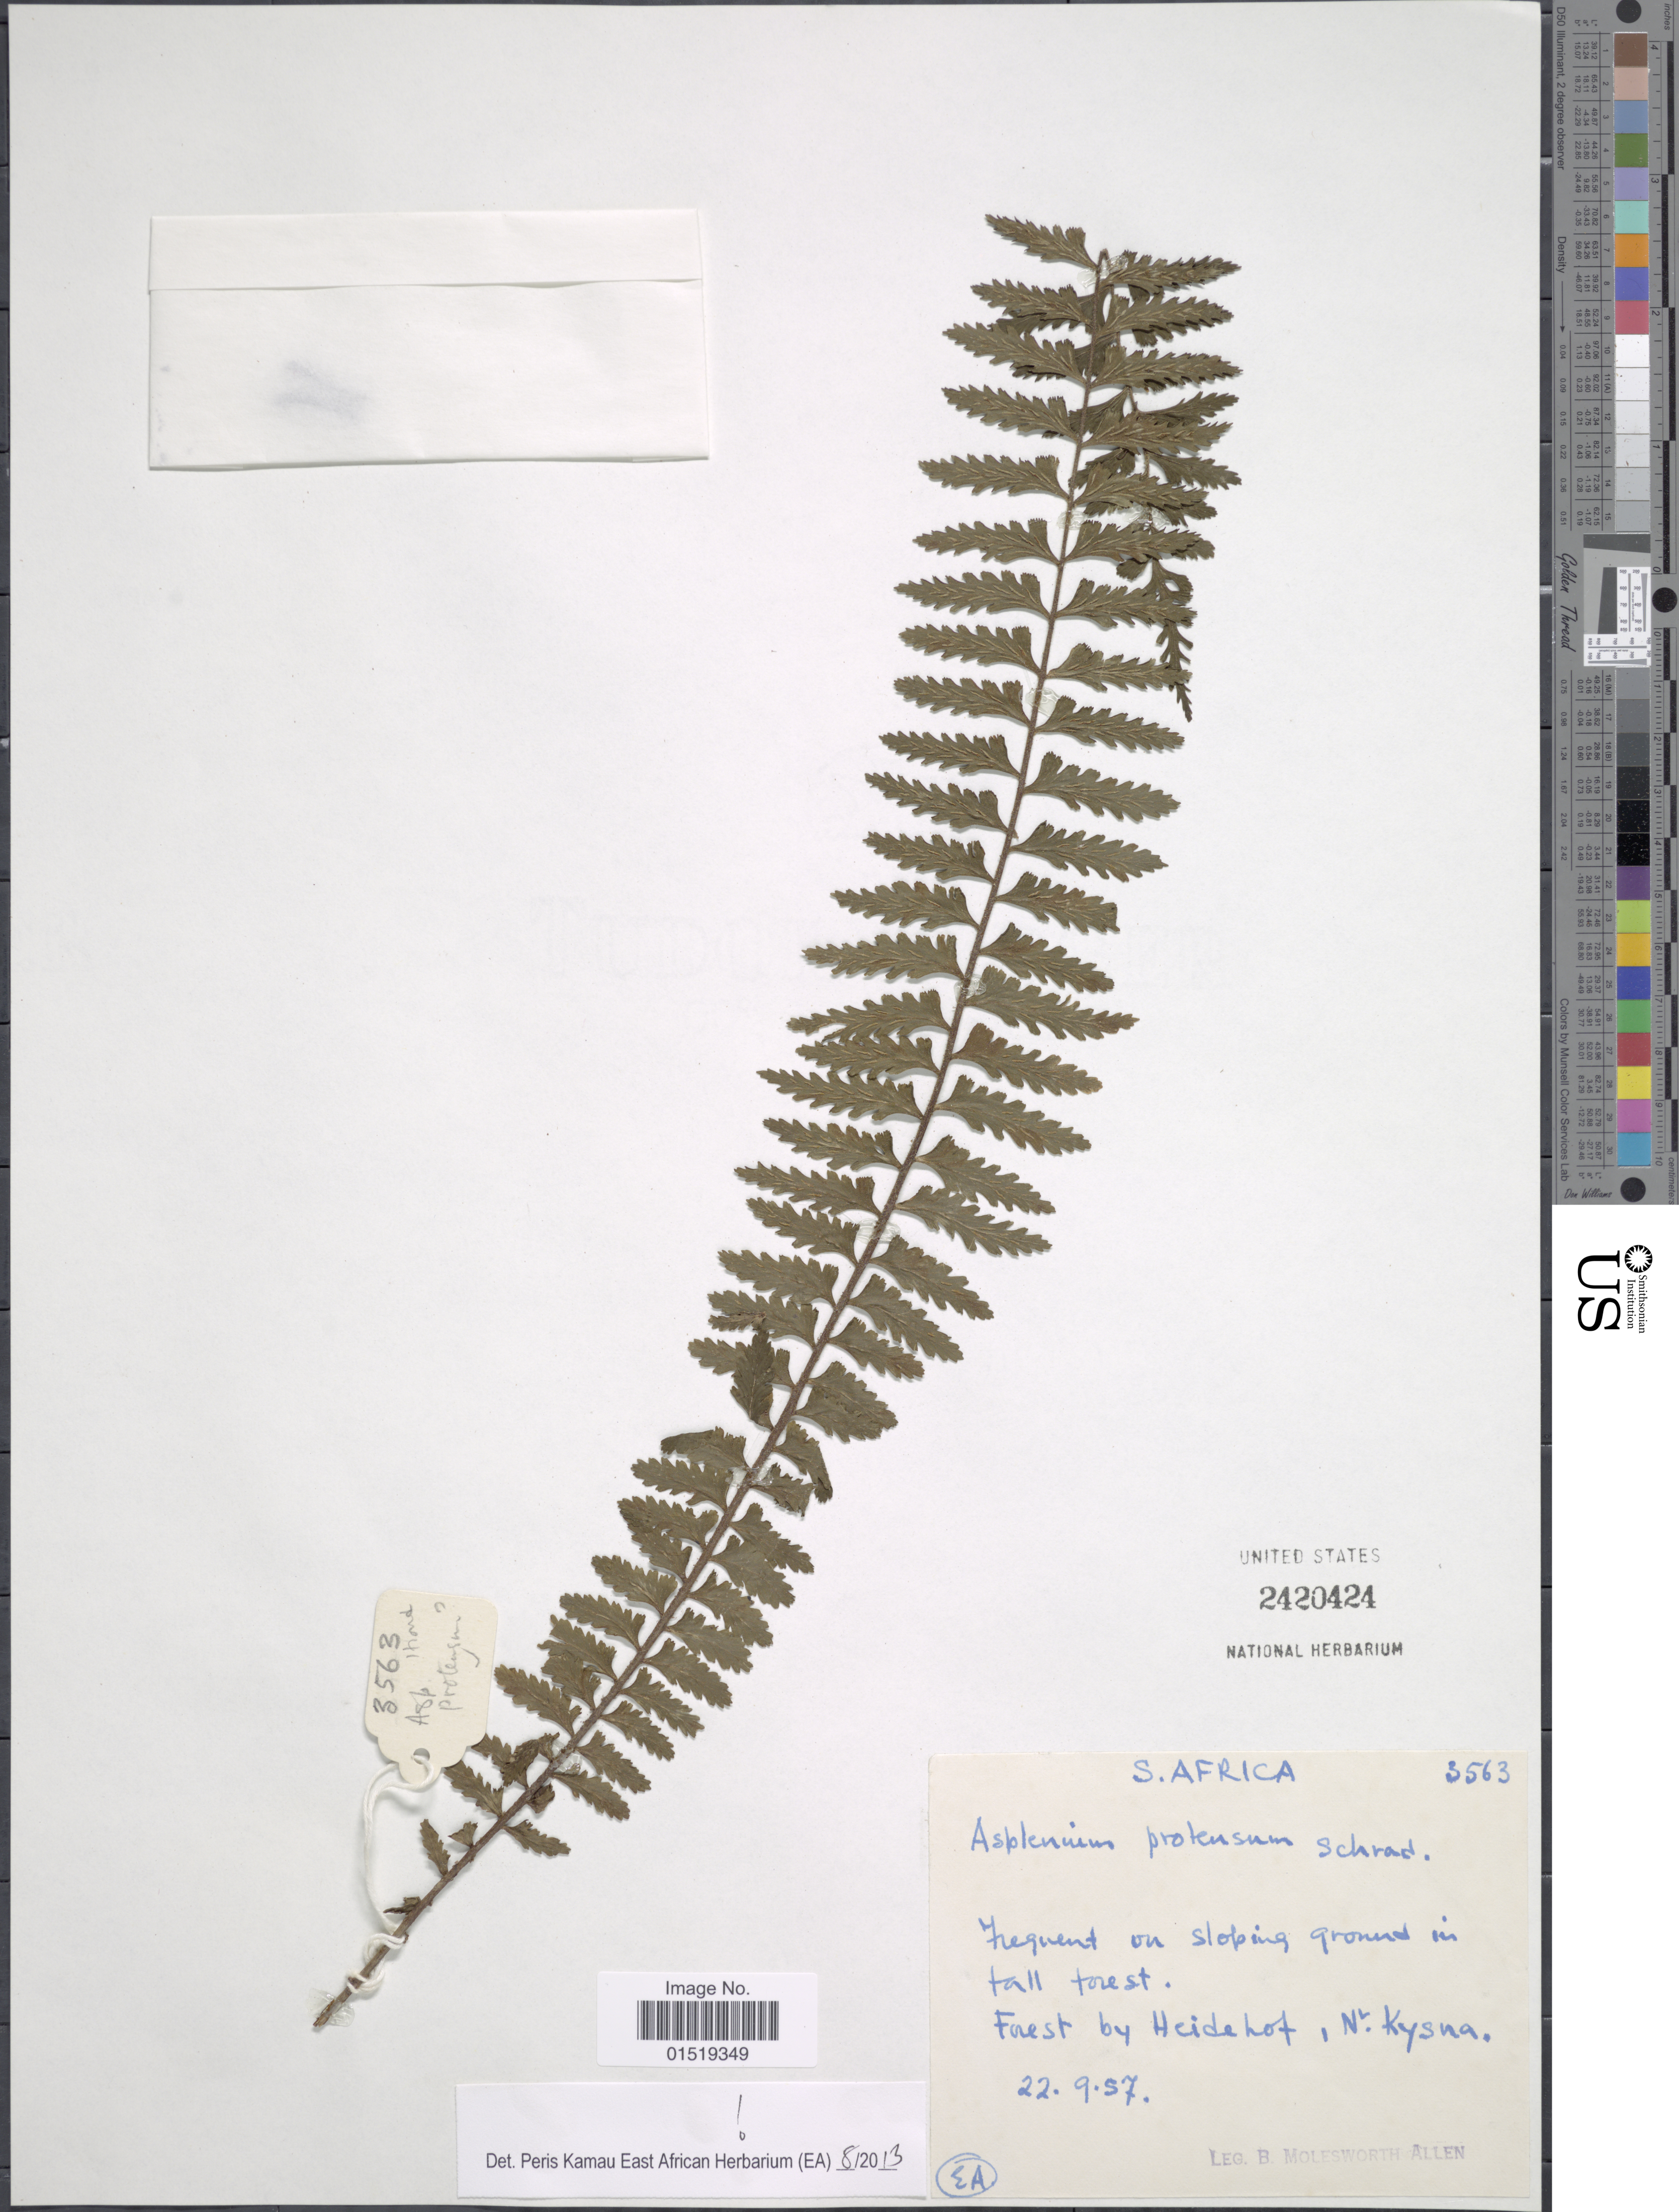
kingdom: Plantae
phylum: Tracheophyta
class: Polypodiopsida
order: Polypodiales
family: Aspleniaceae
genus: Asplenium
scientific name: Asplenium protensum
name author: Schrad.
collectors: B. E. G. Molesworth-Allen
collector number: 3563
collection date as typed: Transcribed d/m/y: 22/9/57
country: South Africa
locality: Forest by Heidehof, Nr. Kysna.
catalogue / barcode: US 2420424